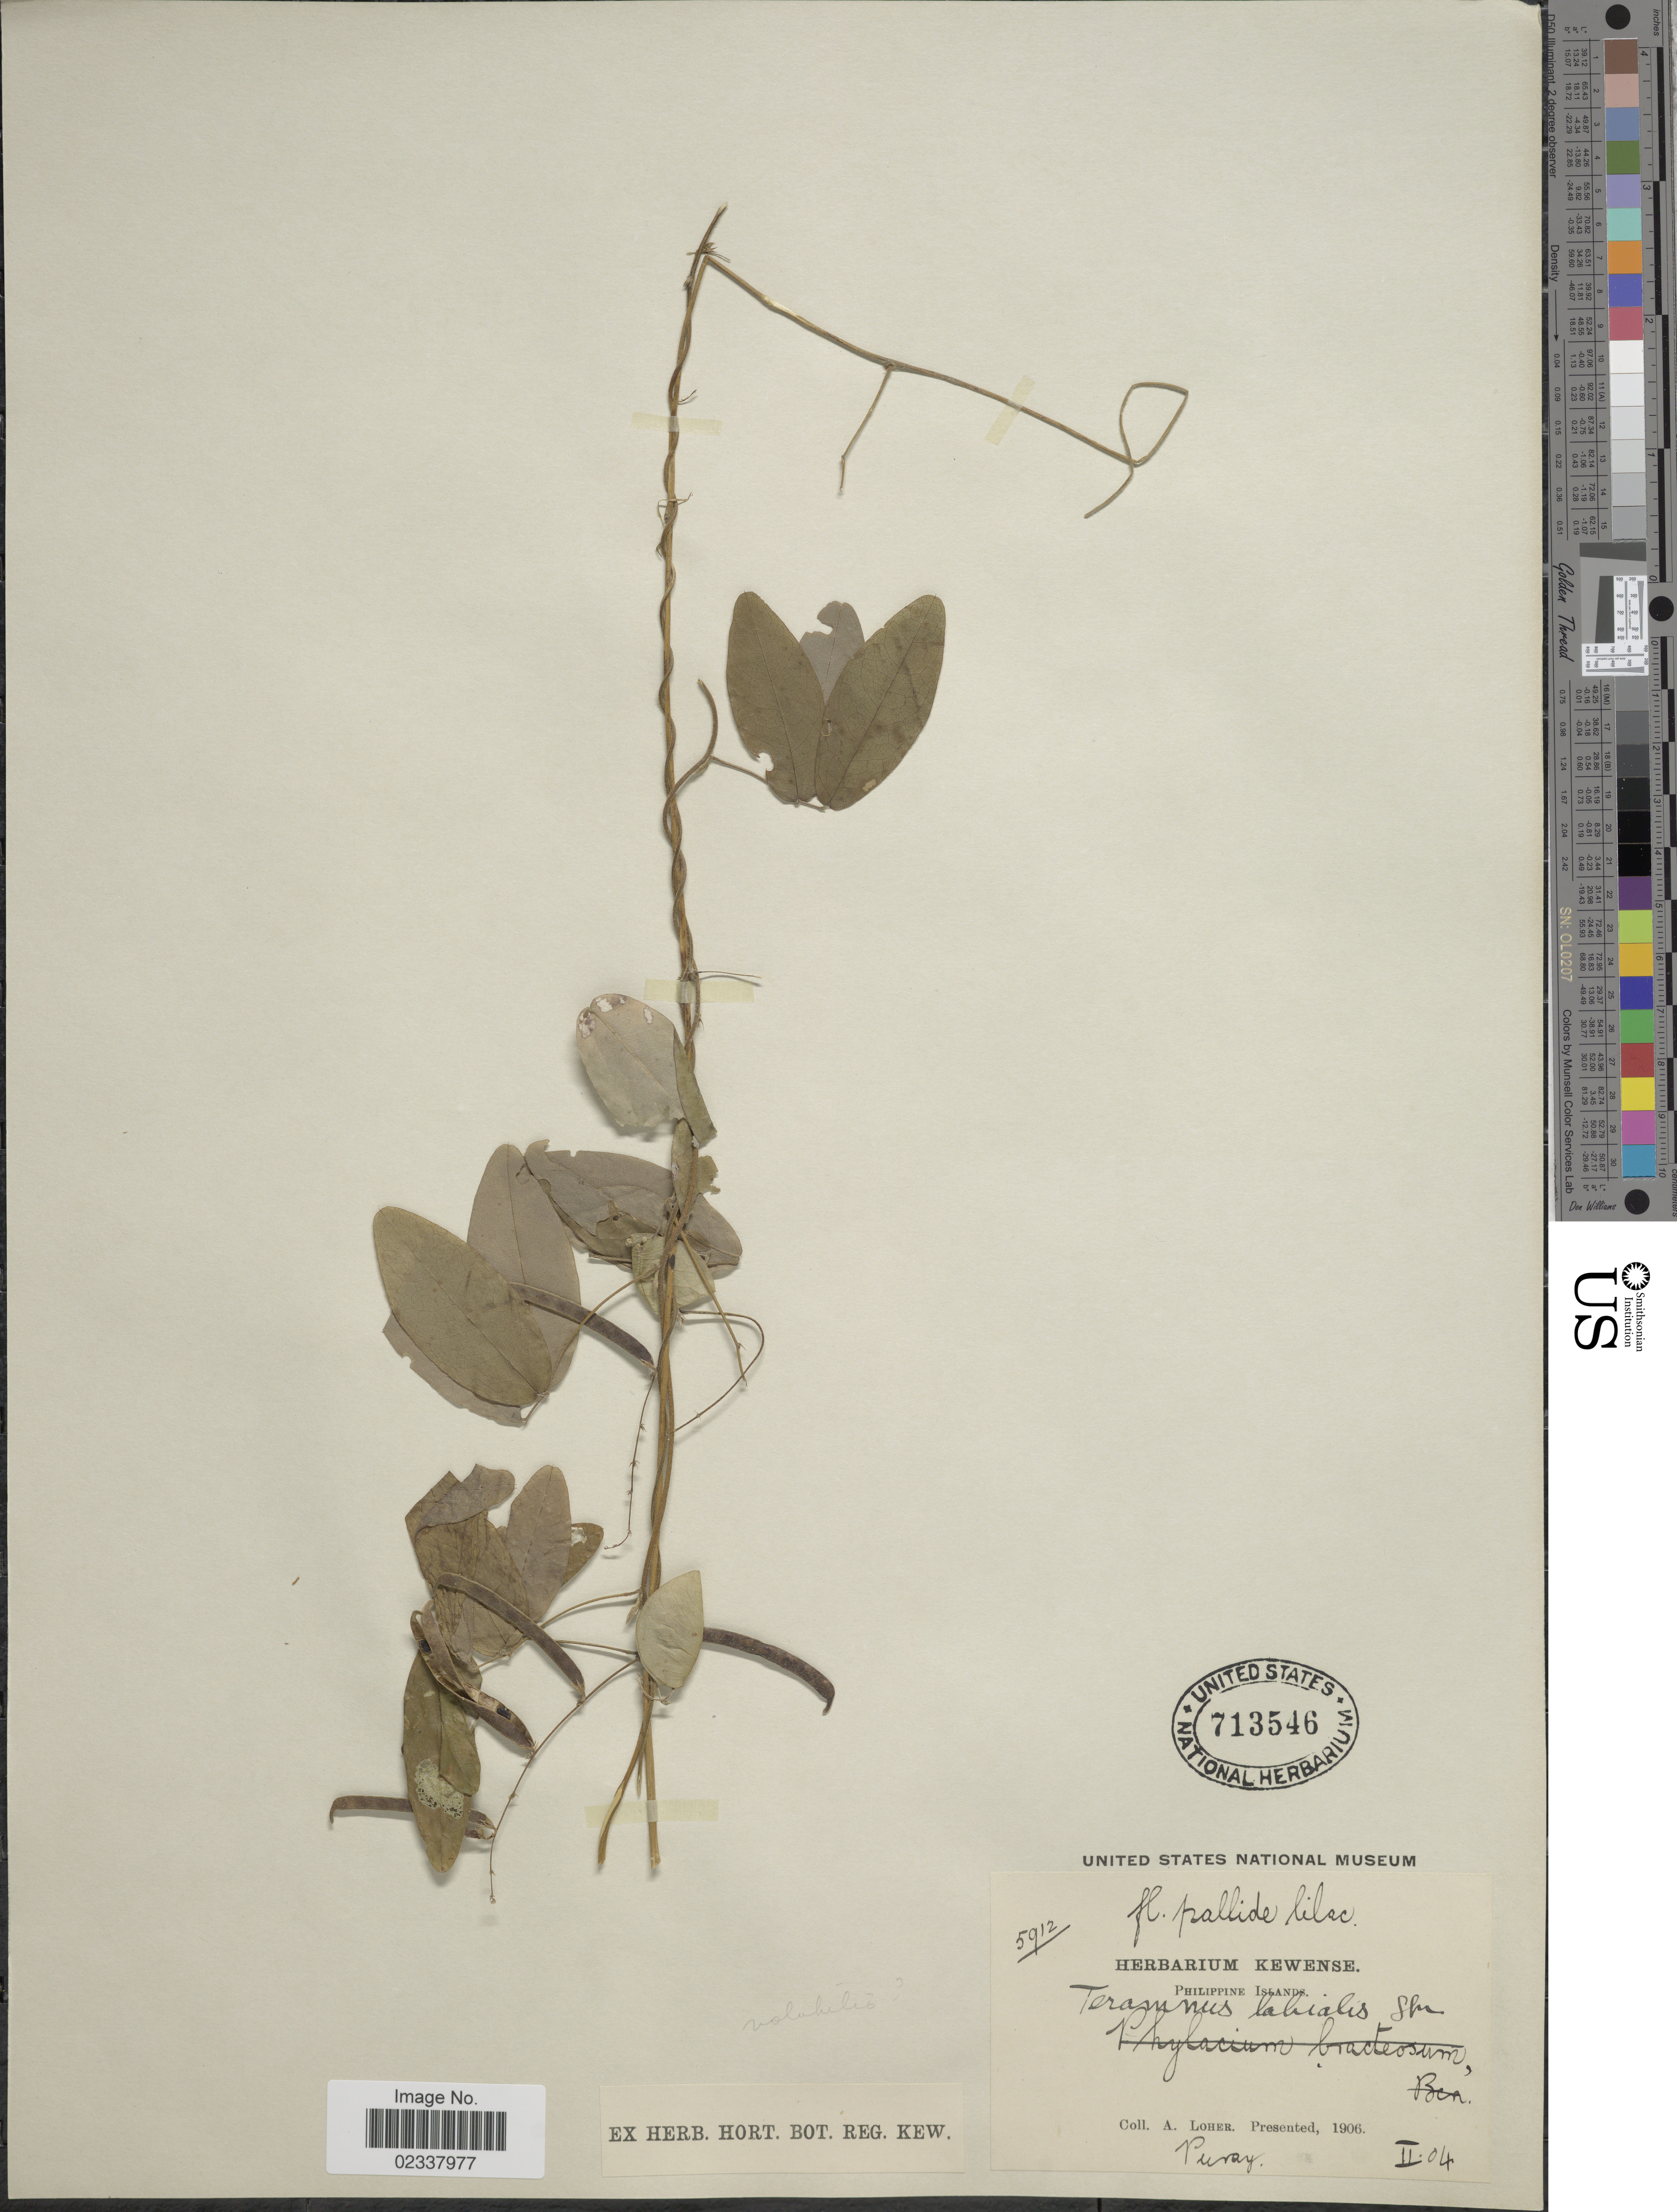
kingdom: Plantae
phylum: Tracheophyta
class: Magnoliopsida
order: Fabales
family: Fabaceae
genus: Teramnus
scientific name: Teramnus labialis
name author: (L. f.) Spreng.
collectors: A. Loher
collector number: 5912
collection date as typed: Transcribed d/m/y: /2/4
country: Philippines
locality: Puray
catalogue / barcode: US 713546